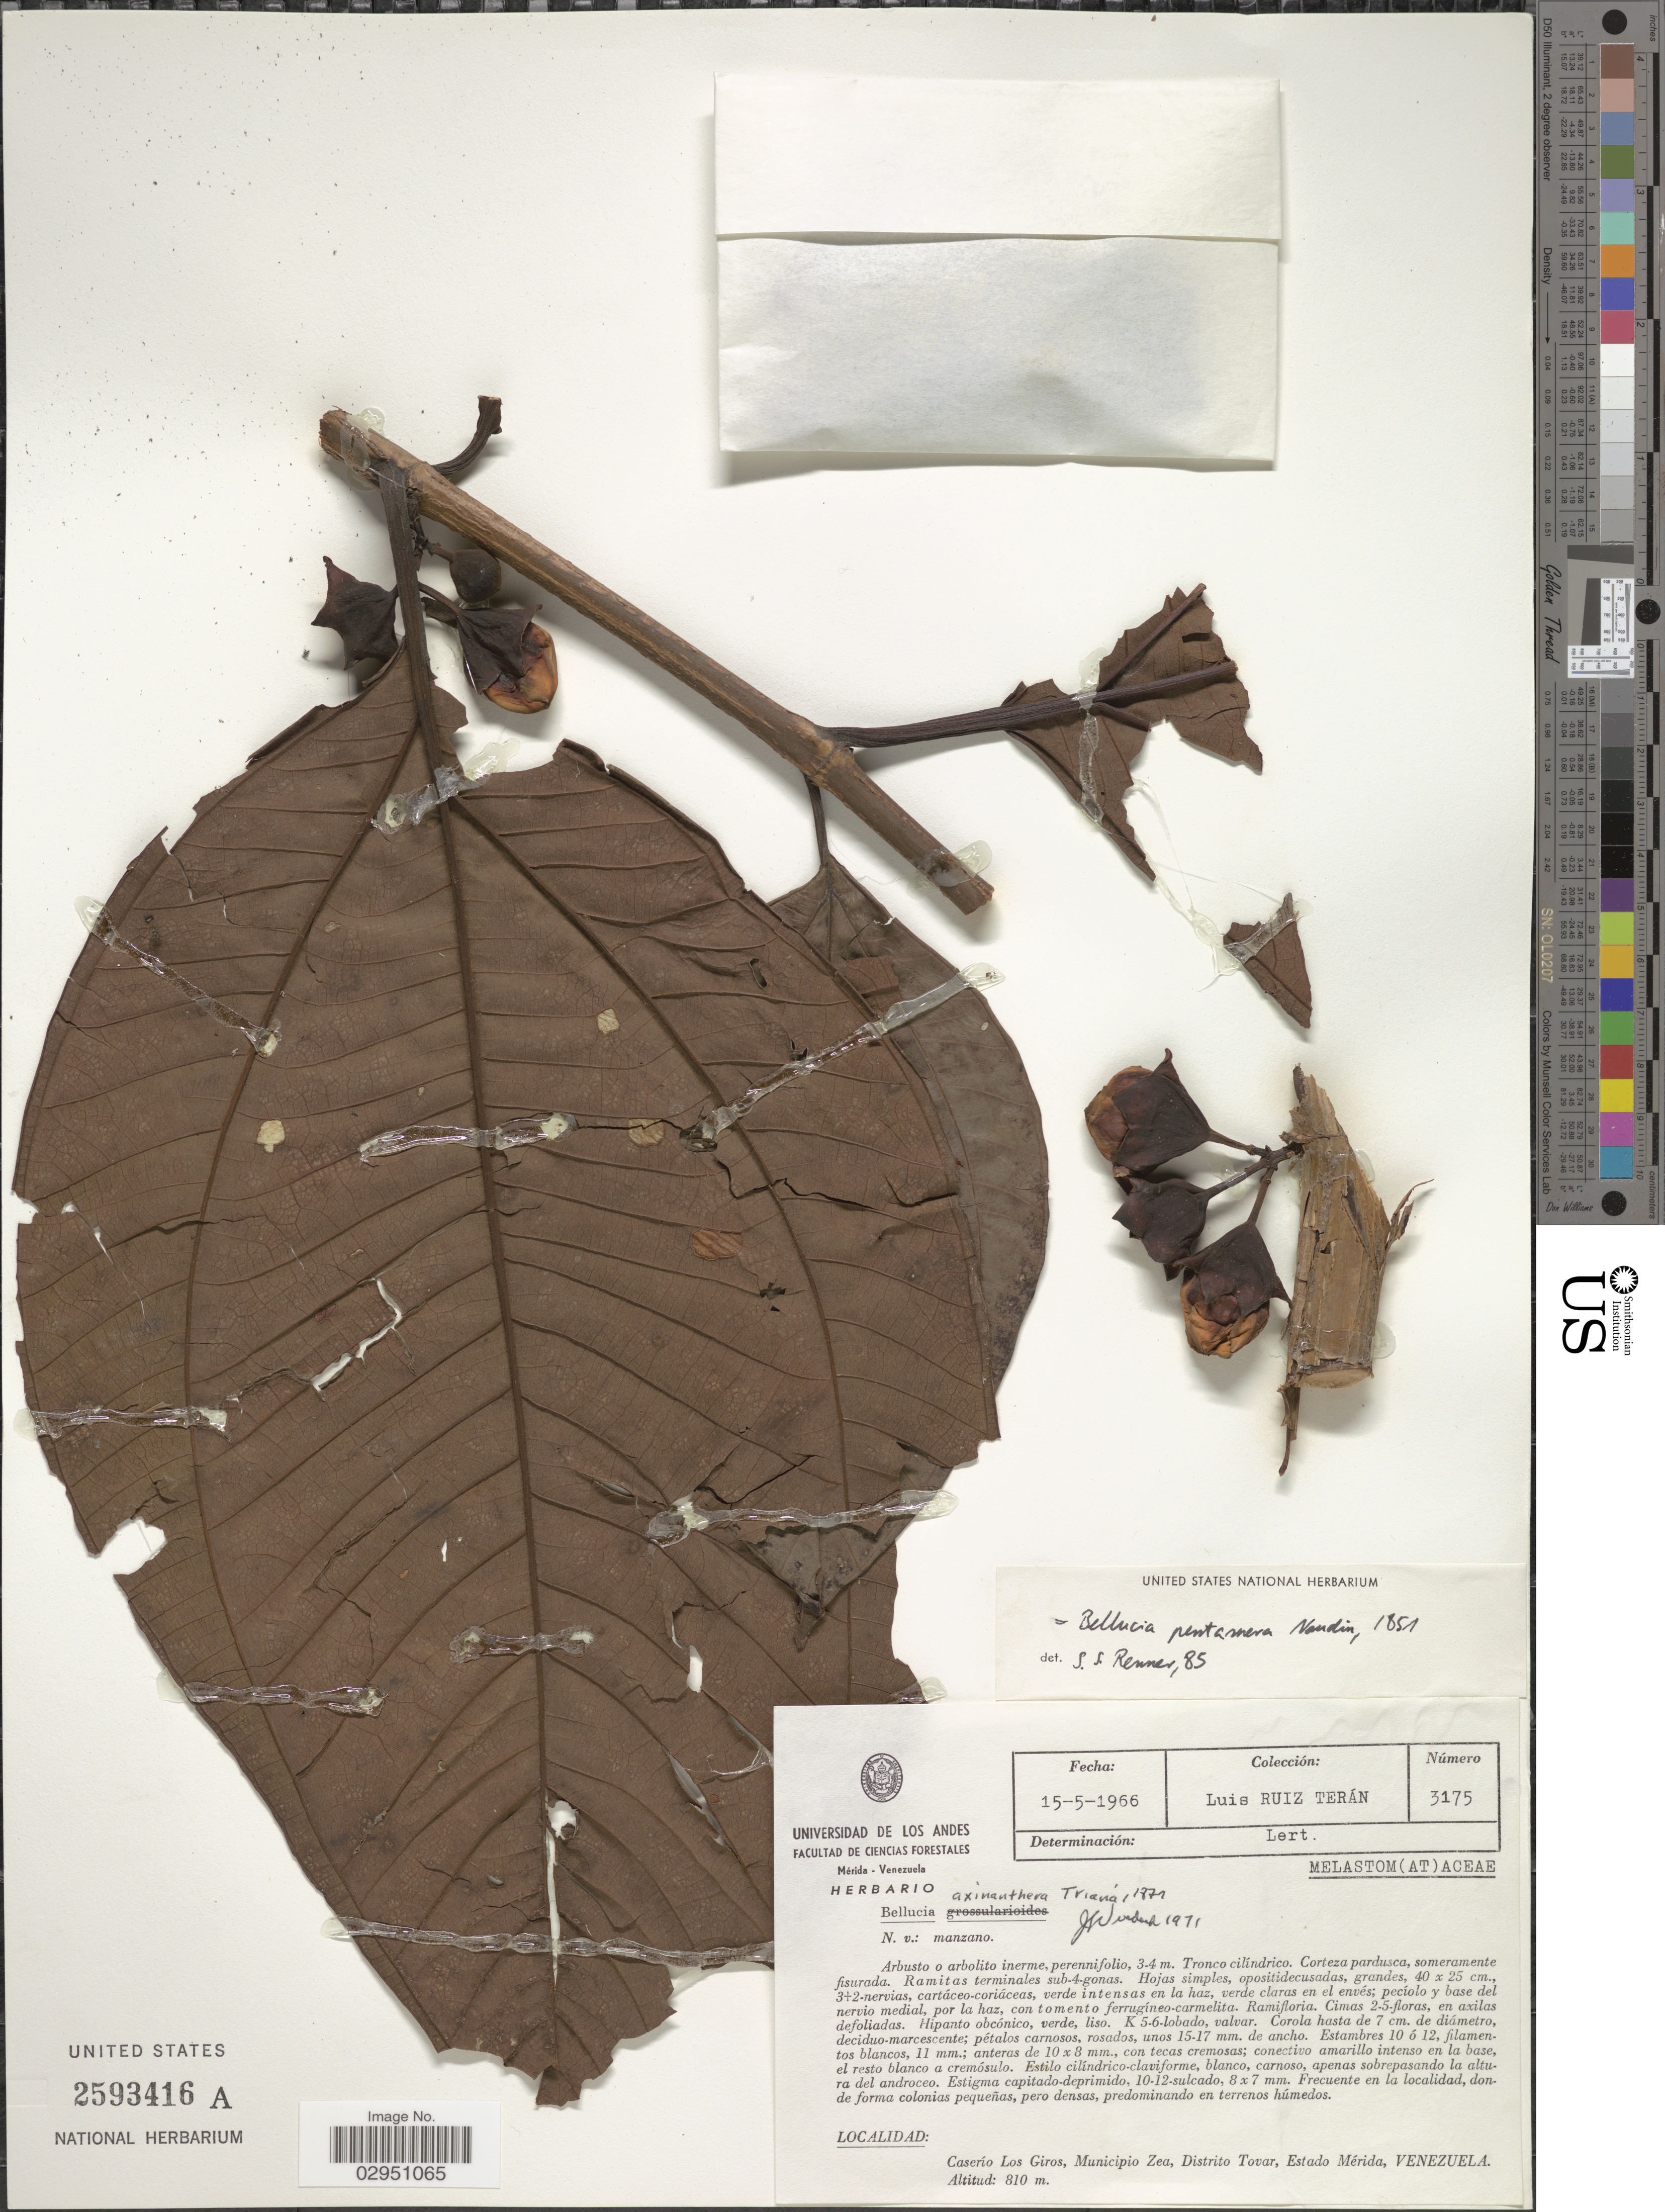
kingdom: Plantae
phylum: Tracheophyta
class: Magnoliopsida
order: Myrtales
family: Melastomataceae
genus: Bellucia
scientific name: Bellucia pentamera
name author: Naudin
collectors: L. Teran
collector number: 3175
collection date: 1966-05-15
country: Venezuela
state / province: Mérida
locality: Caserío Los Giros, Municipio Zea, Distrito Tovar.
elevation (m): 810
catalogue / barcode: US 2593416A